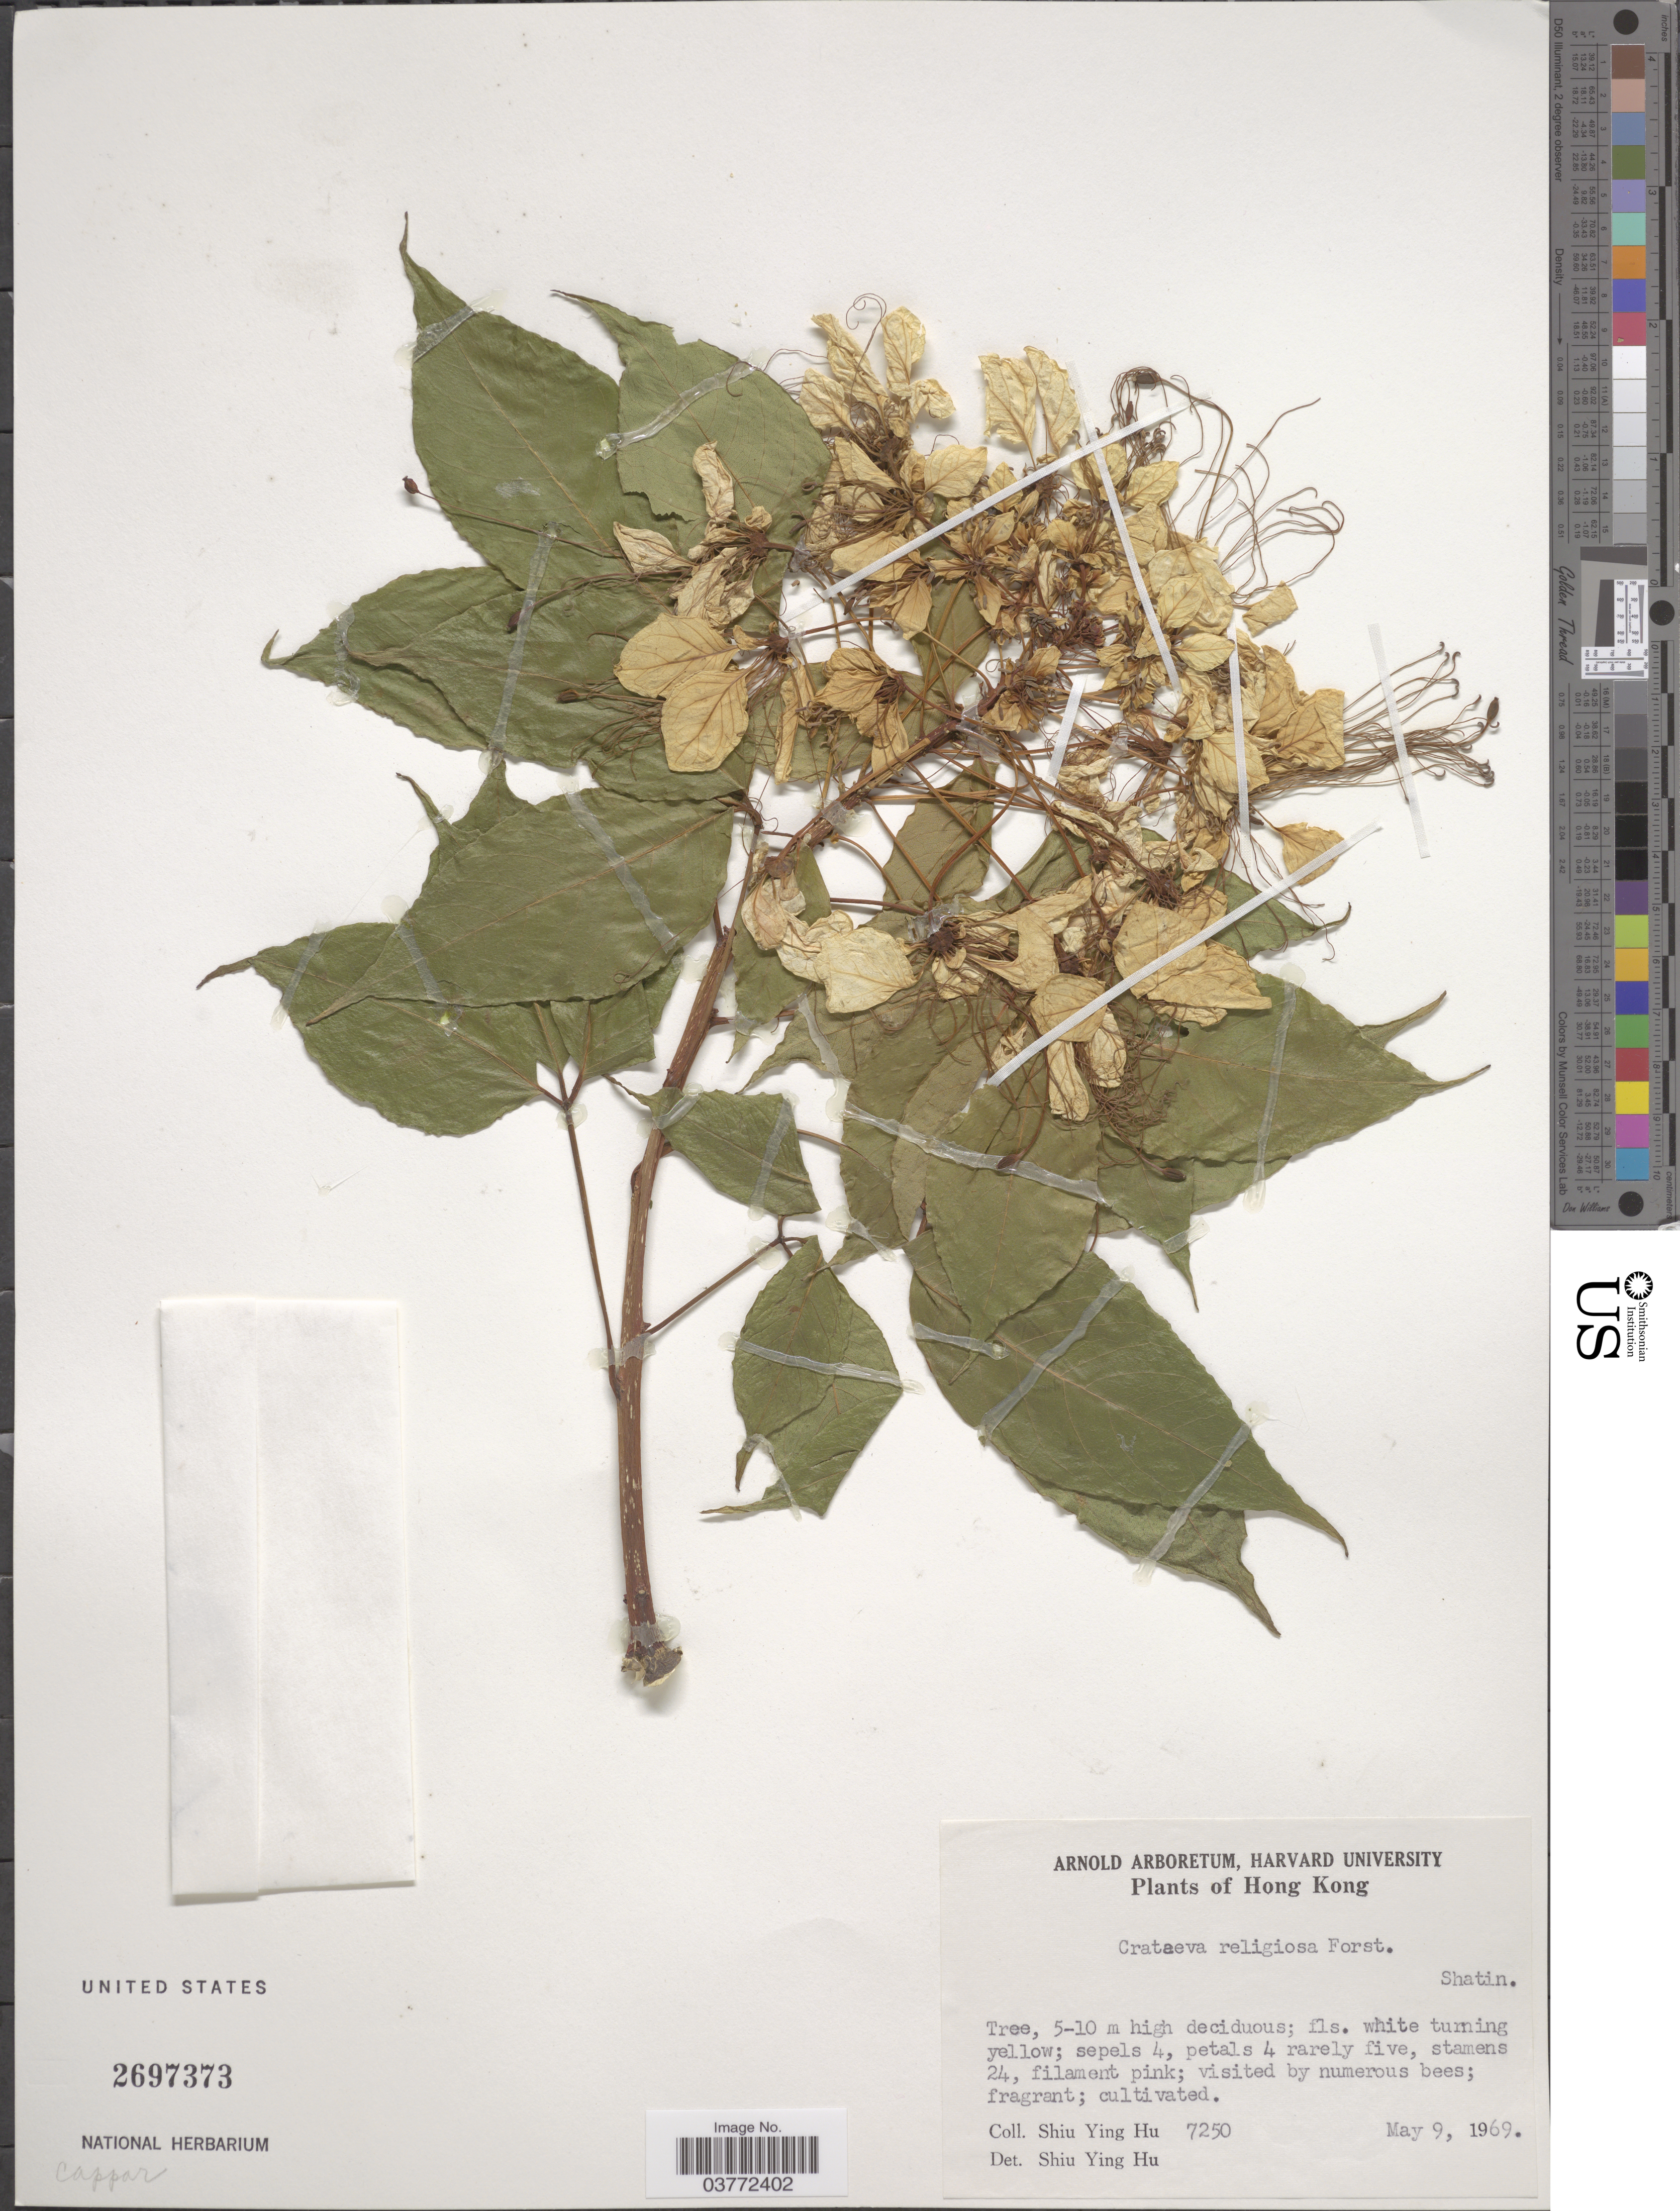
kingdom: Plantae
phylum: Tracheophyta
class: Magnoliopsida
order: Brassicales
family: Capparaceae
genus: Crateva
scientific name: Crateva religiosa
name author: G. Forst.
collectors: S. Y. Hu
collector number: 7250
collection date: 1969-05-09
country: China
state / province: Hong Kong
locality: Shatin.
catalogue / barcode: US 2697373